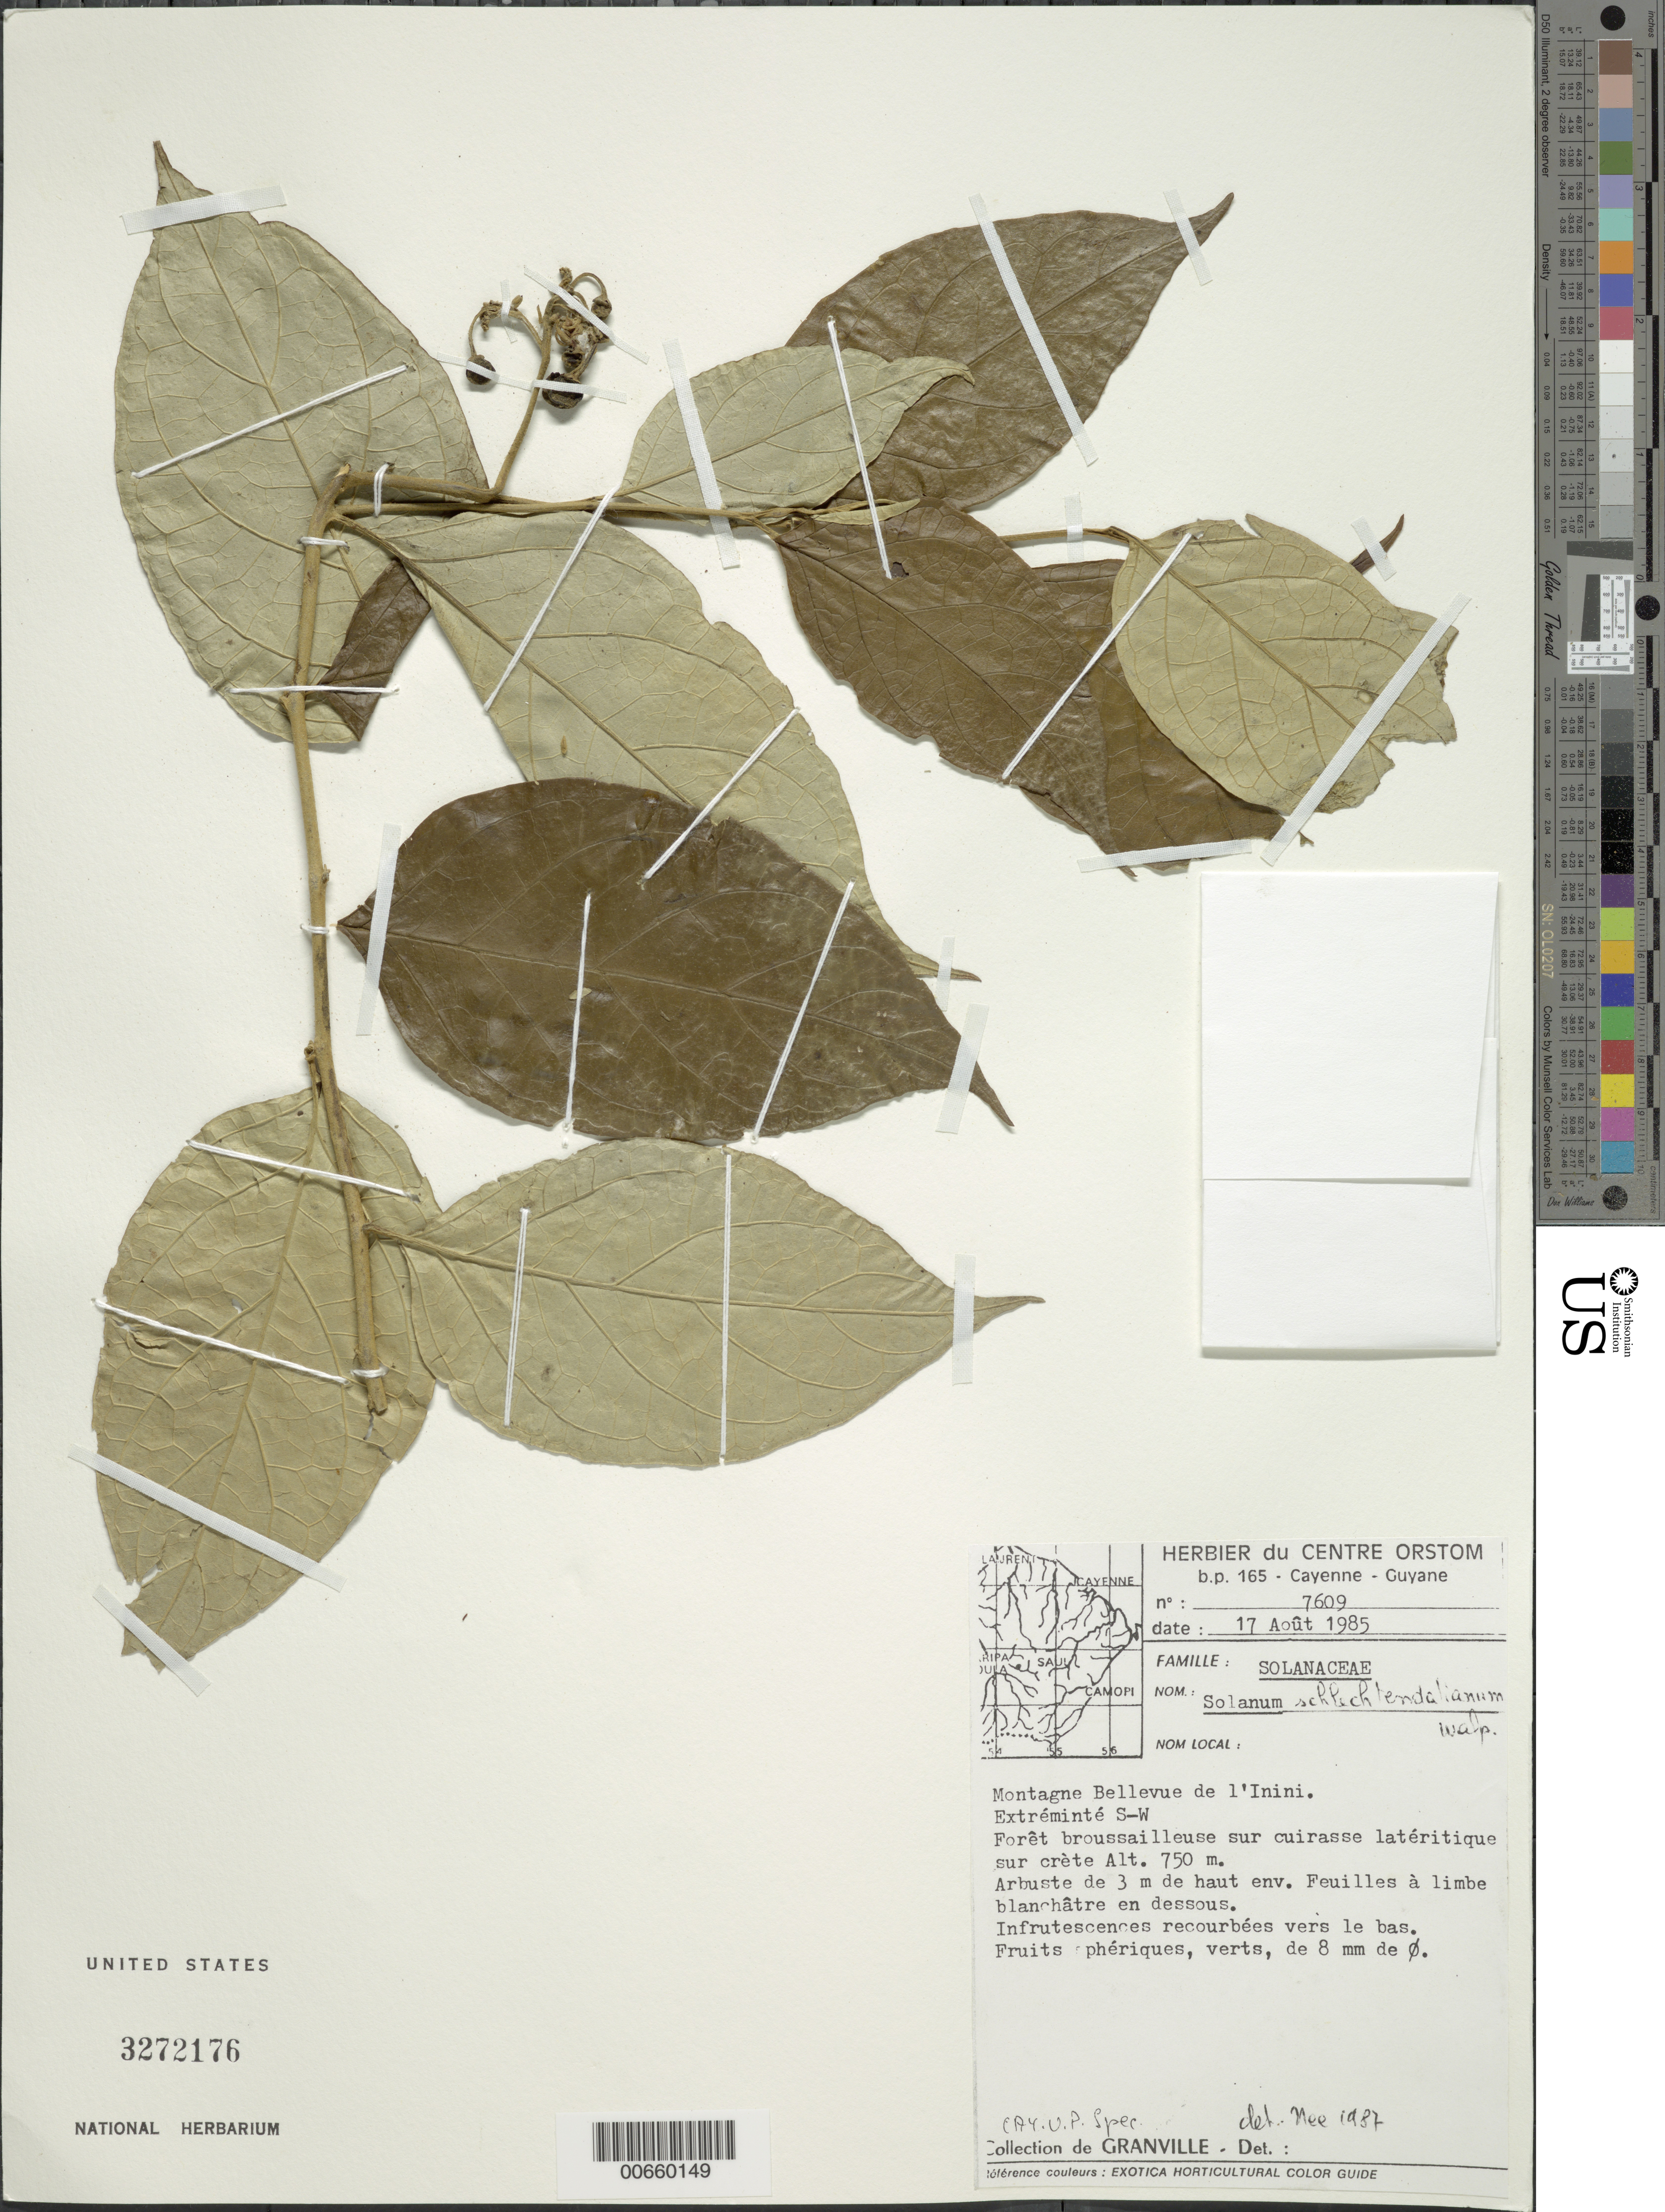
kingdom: Plantae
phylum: Tracheophyta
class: Magnoliopsida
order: Solanales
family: Solanaceae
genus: Solanum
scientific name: Solanum distichophyllum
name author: Sendtn.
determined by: Knapp, S. D.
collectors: J.-J. de Granville, L. Allorge, G. Cremers, A. .R. A. Görts-van Rijn & J. Kodjoed-Bonneton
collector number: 7609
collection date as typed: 8 Aug 1985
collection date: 1985-08-08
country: French Guiana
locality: Montagnes Bellevue de l'Inini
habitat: Forêt broussailleuse sur cuirasse latéritique.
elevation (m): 750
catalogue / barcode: US 3272176